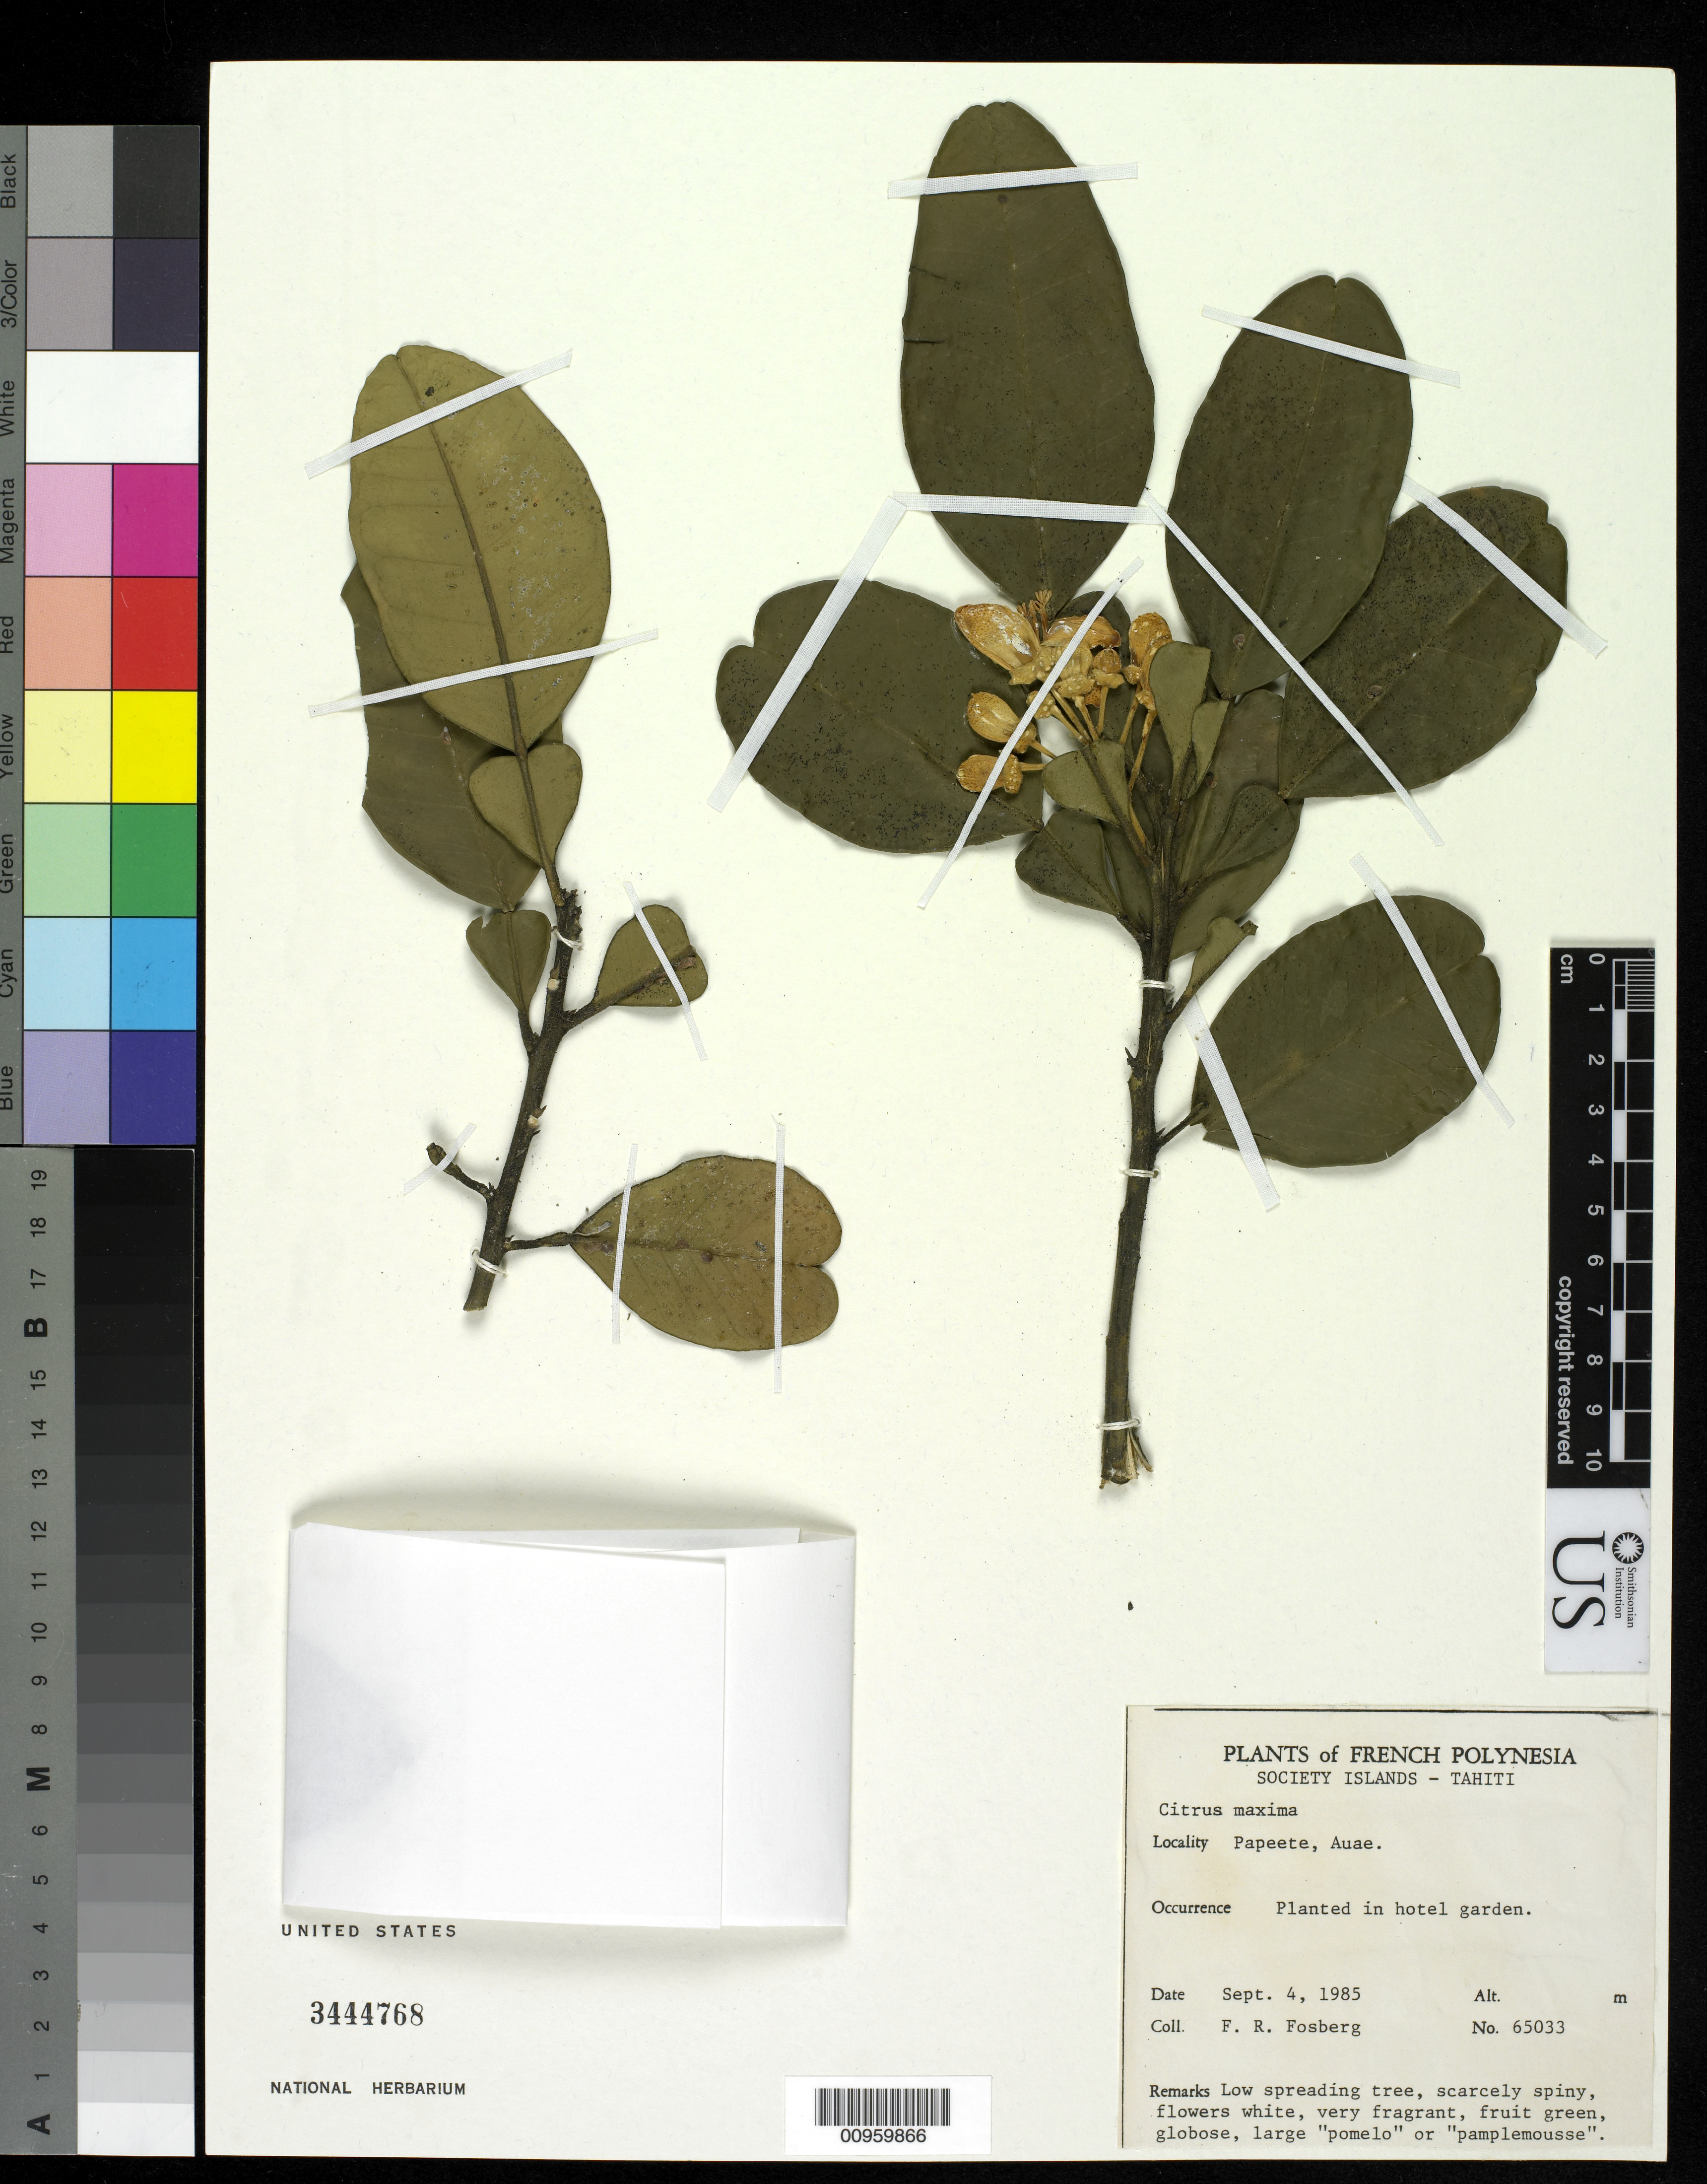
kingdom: Plantae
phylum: Tracheophyta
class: Magnoliopsida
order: Sapindales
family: Rutaceae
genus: Citrus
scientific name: Citrus maxima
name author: (Burm.) Merr.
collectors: F. R. Fosberg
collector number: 65033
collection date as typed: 04 Sep 1985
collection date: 1985-09-04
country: French Polynesia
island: Tahiti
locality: Papeete, Auae.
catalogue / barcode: US 3444768